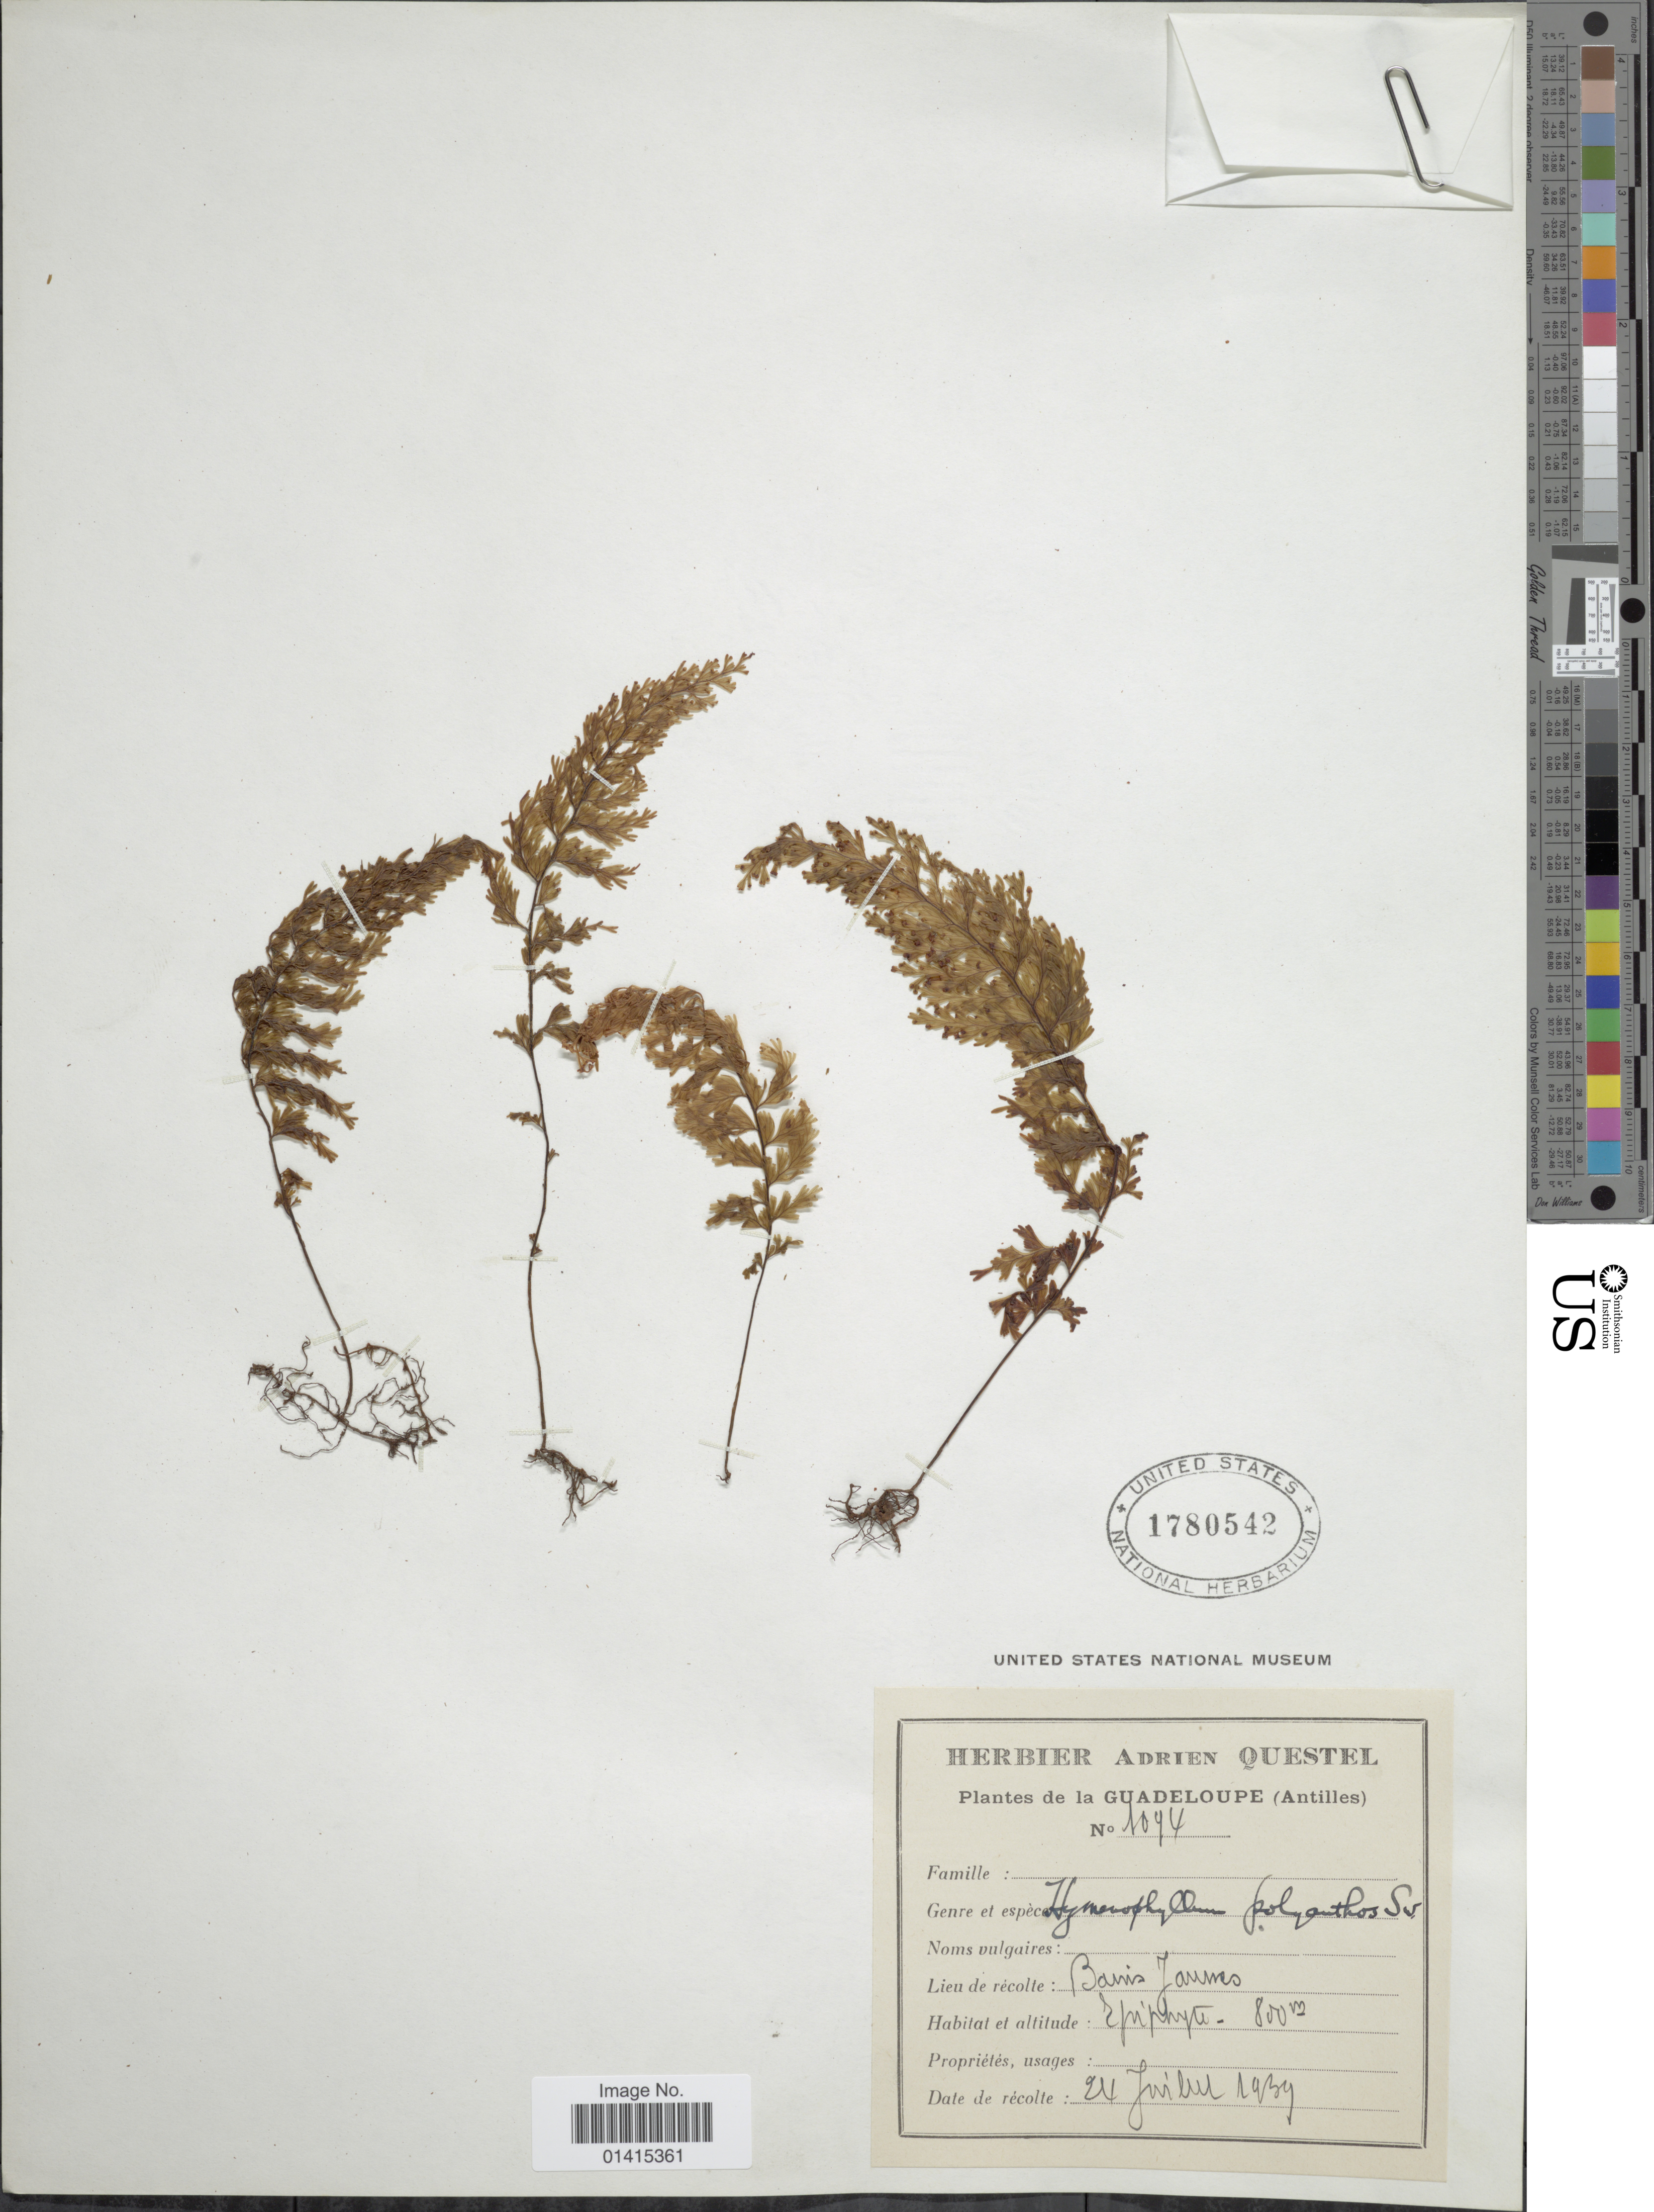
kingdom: Plantae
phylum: Tracheophyta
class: Polypodiopsida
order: Hymenophyllales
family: Hymenophyllaceae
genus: Hymenophyllum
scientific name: Hymenophyllum polyanthos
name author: (Sw.) Sw.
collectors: A. Questel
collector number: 1094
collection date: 1939-07-24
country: Guadeloupe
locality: Guadeloupe (Antilles), Bains Jaunes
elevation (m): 800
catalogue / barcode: US 1780542